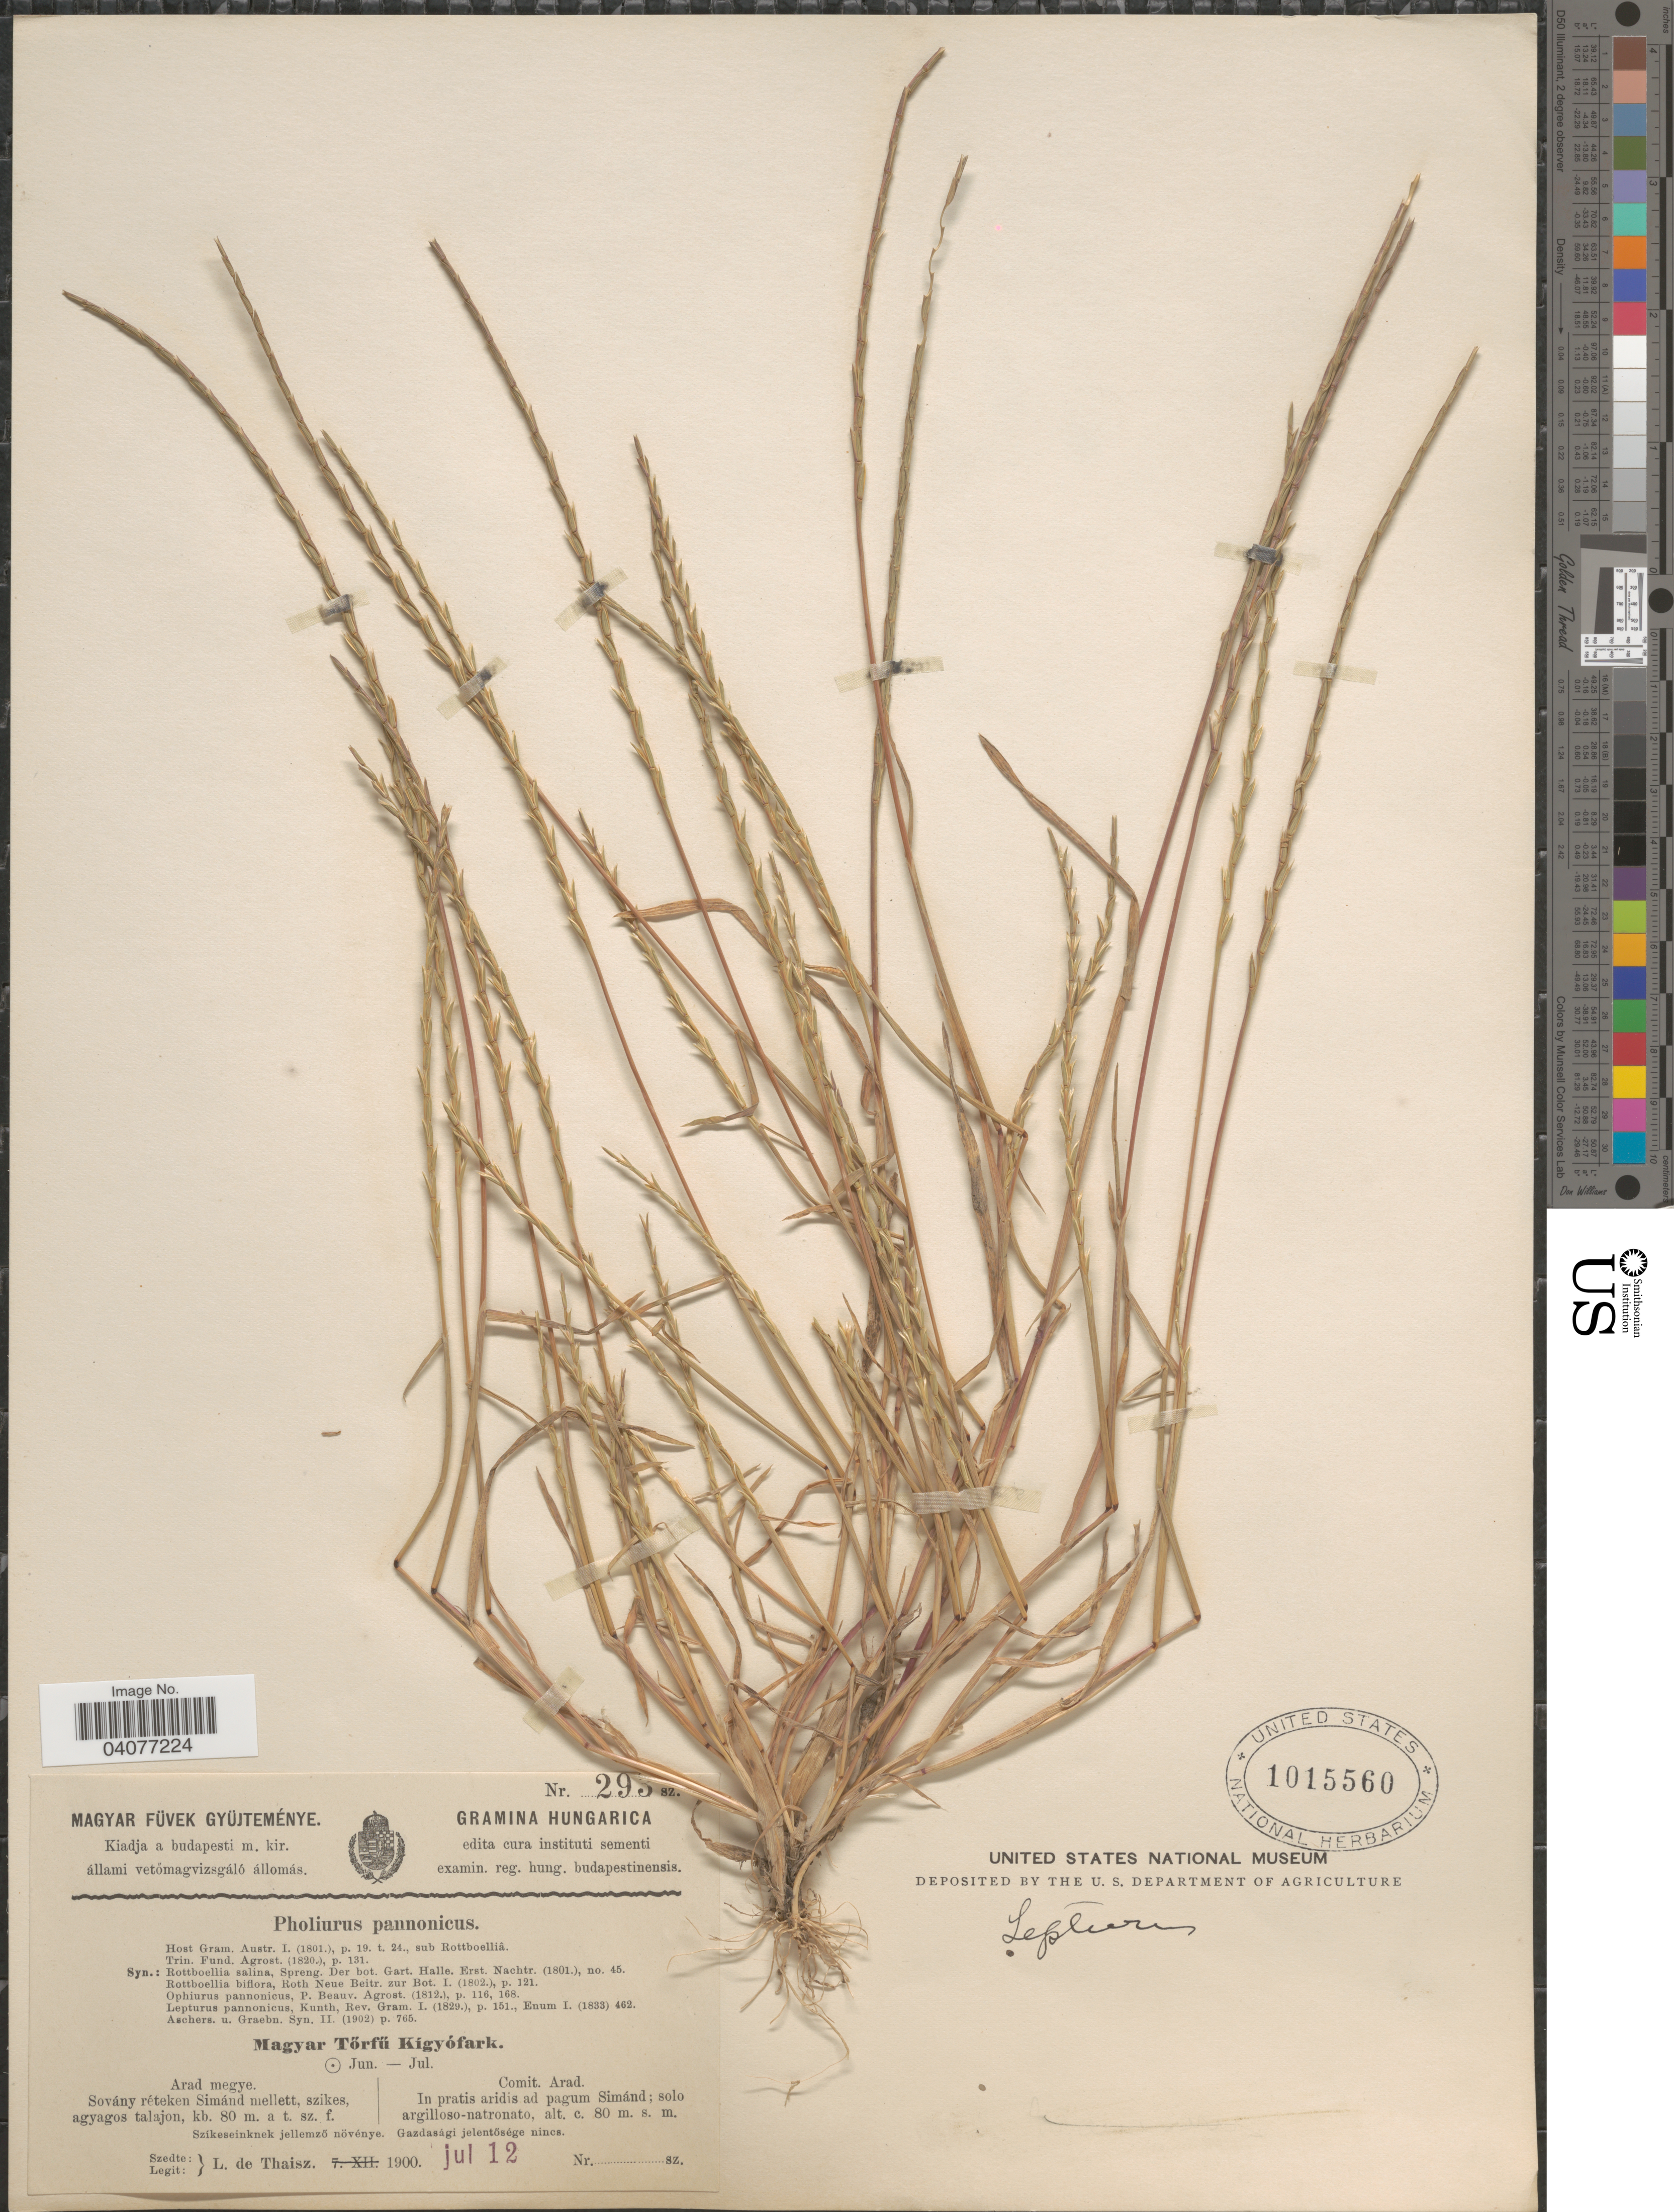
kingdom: Plantae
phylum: Tracheophyta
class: Liliopsida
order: Poales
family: Poaceae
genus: Pholiurus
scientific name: Pholiurus pannonicus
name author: (Host) Trin.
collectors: L. Thaisz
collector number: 293*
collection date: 1900-07-12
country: Hungary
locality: Comit. Arad. In pratis aridis ad pagum Simánd.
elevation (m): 80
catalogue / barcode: US 1015560